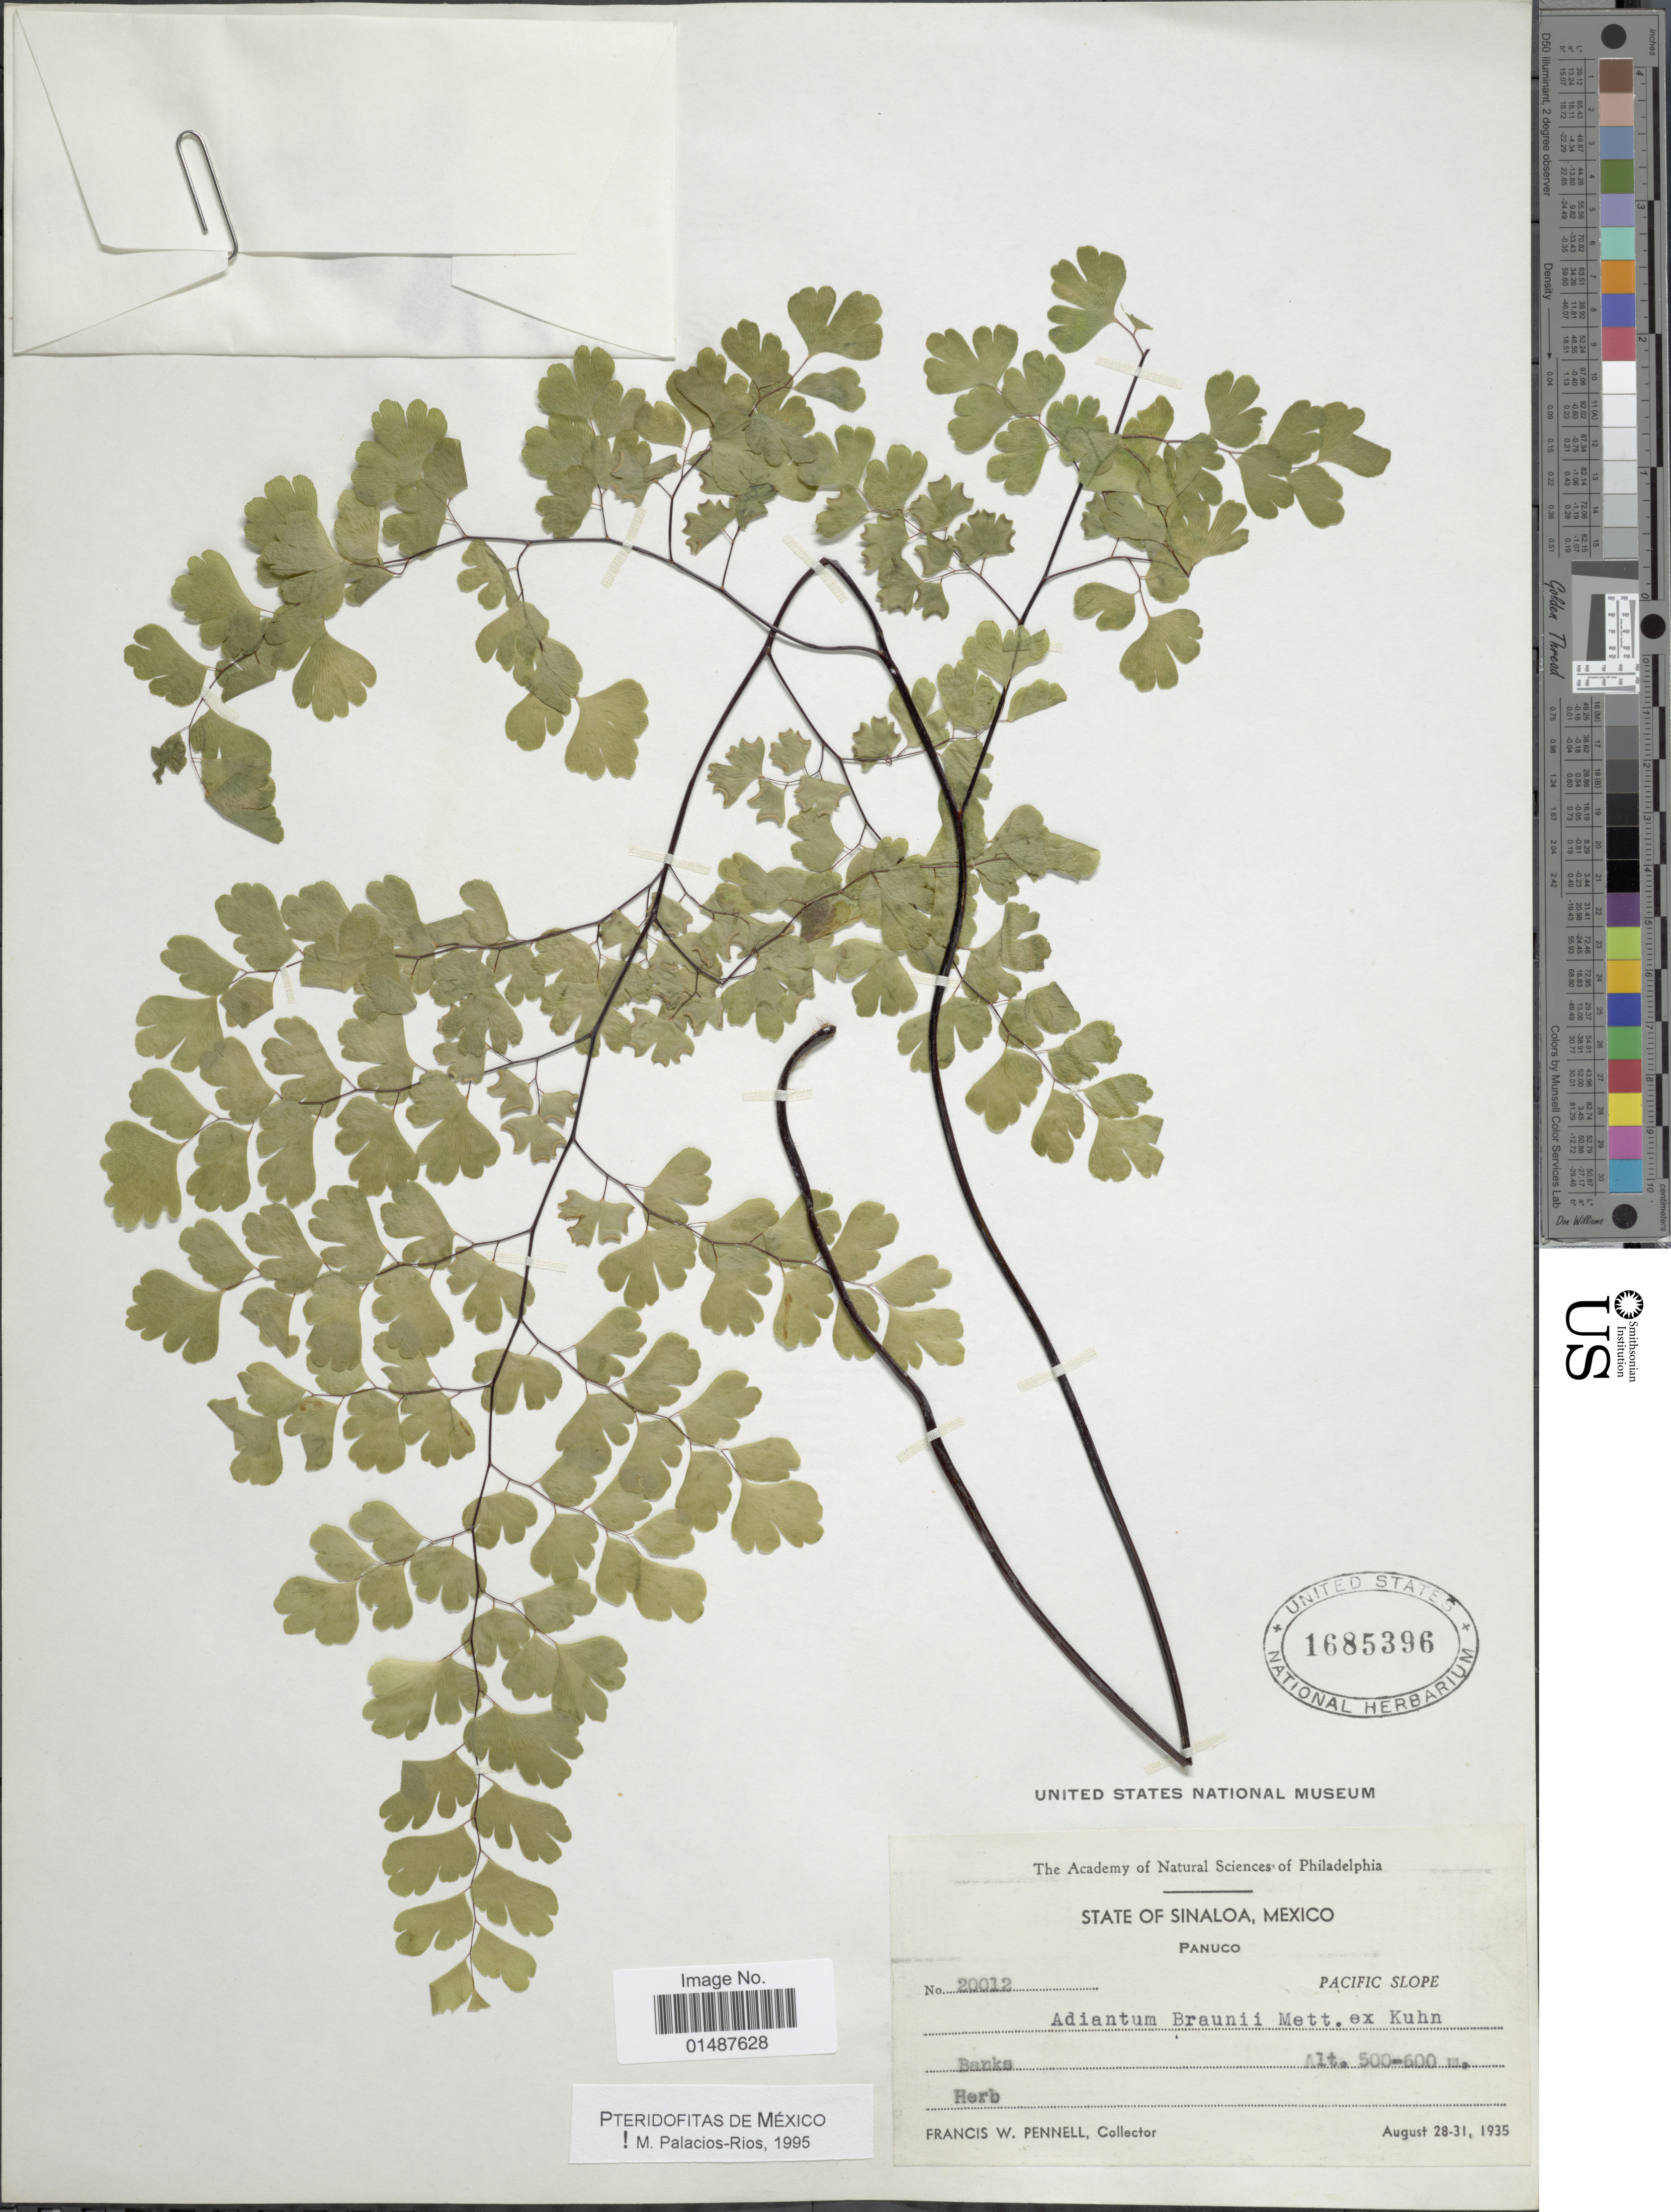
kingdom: Plantae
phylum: Tracheophyta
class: Polypodiopsida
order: Polypodiales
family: Pteridaceae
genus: Adiantum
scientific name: Adiantum braunii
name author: Mett. ex Kuhn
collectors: F. W. Pennell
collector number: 20012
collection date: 1935-08-28/1935-08-31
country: Mexico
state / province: Sinaloa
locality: Panuco, Pacific Slope.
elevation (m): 500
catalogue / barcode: US 1685396